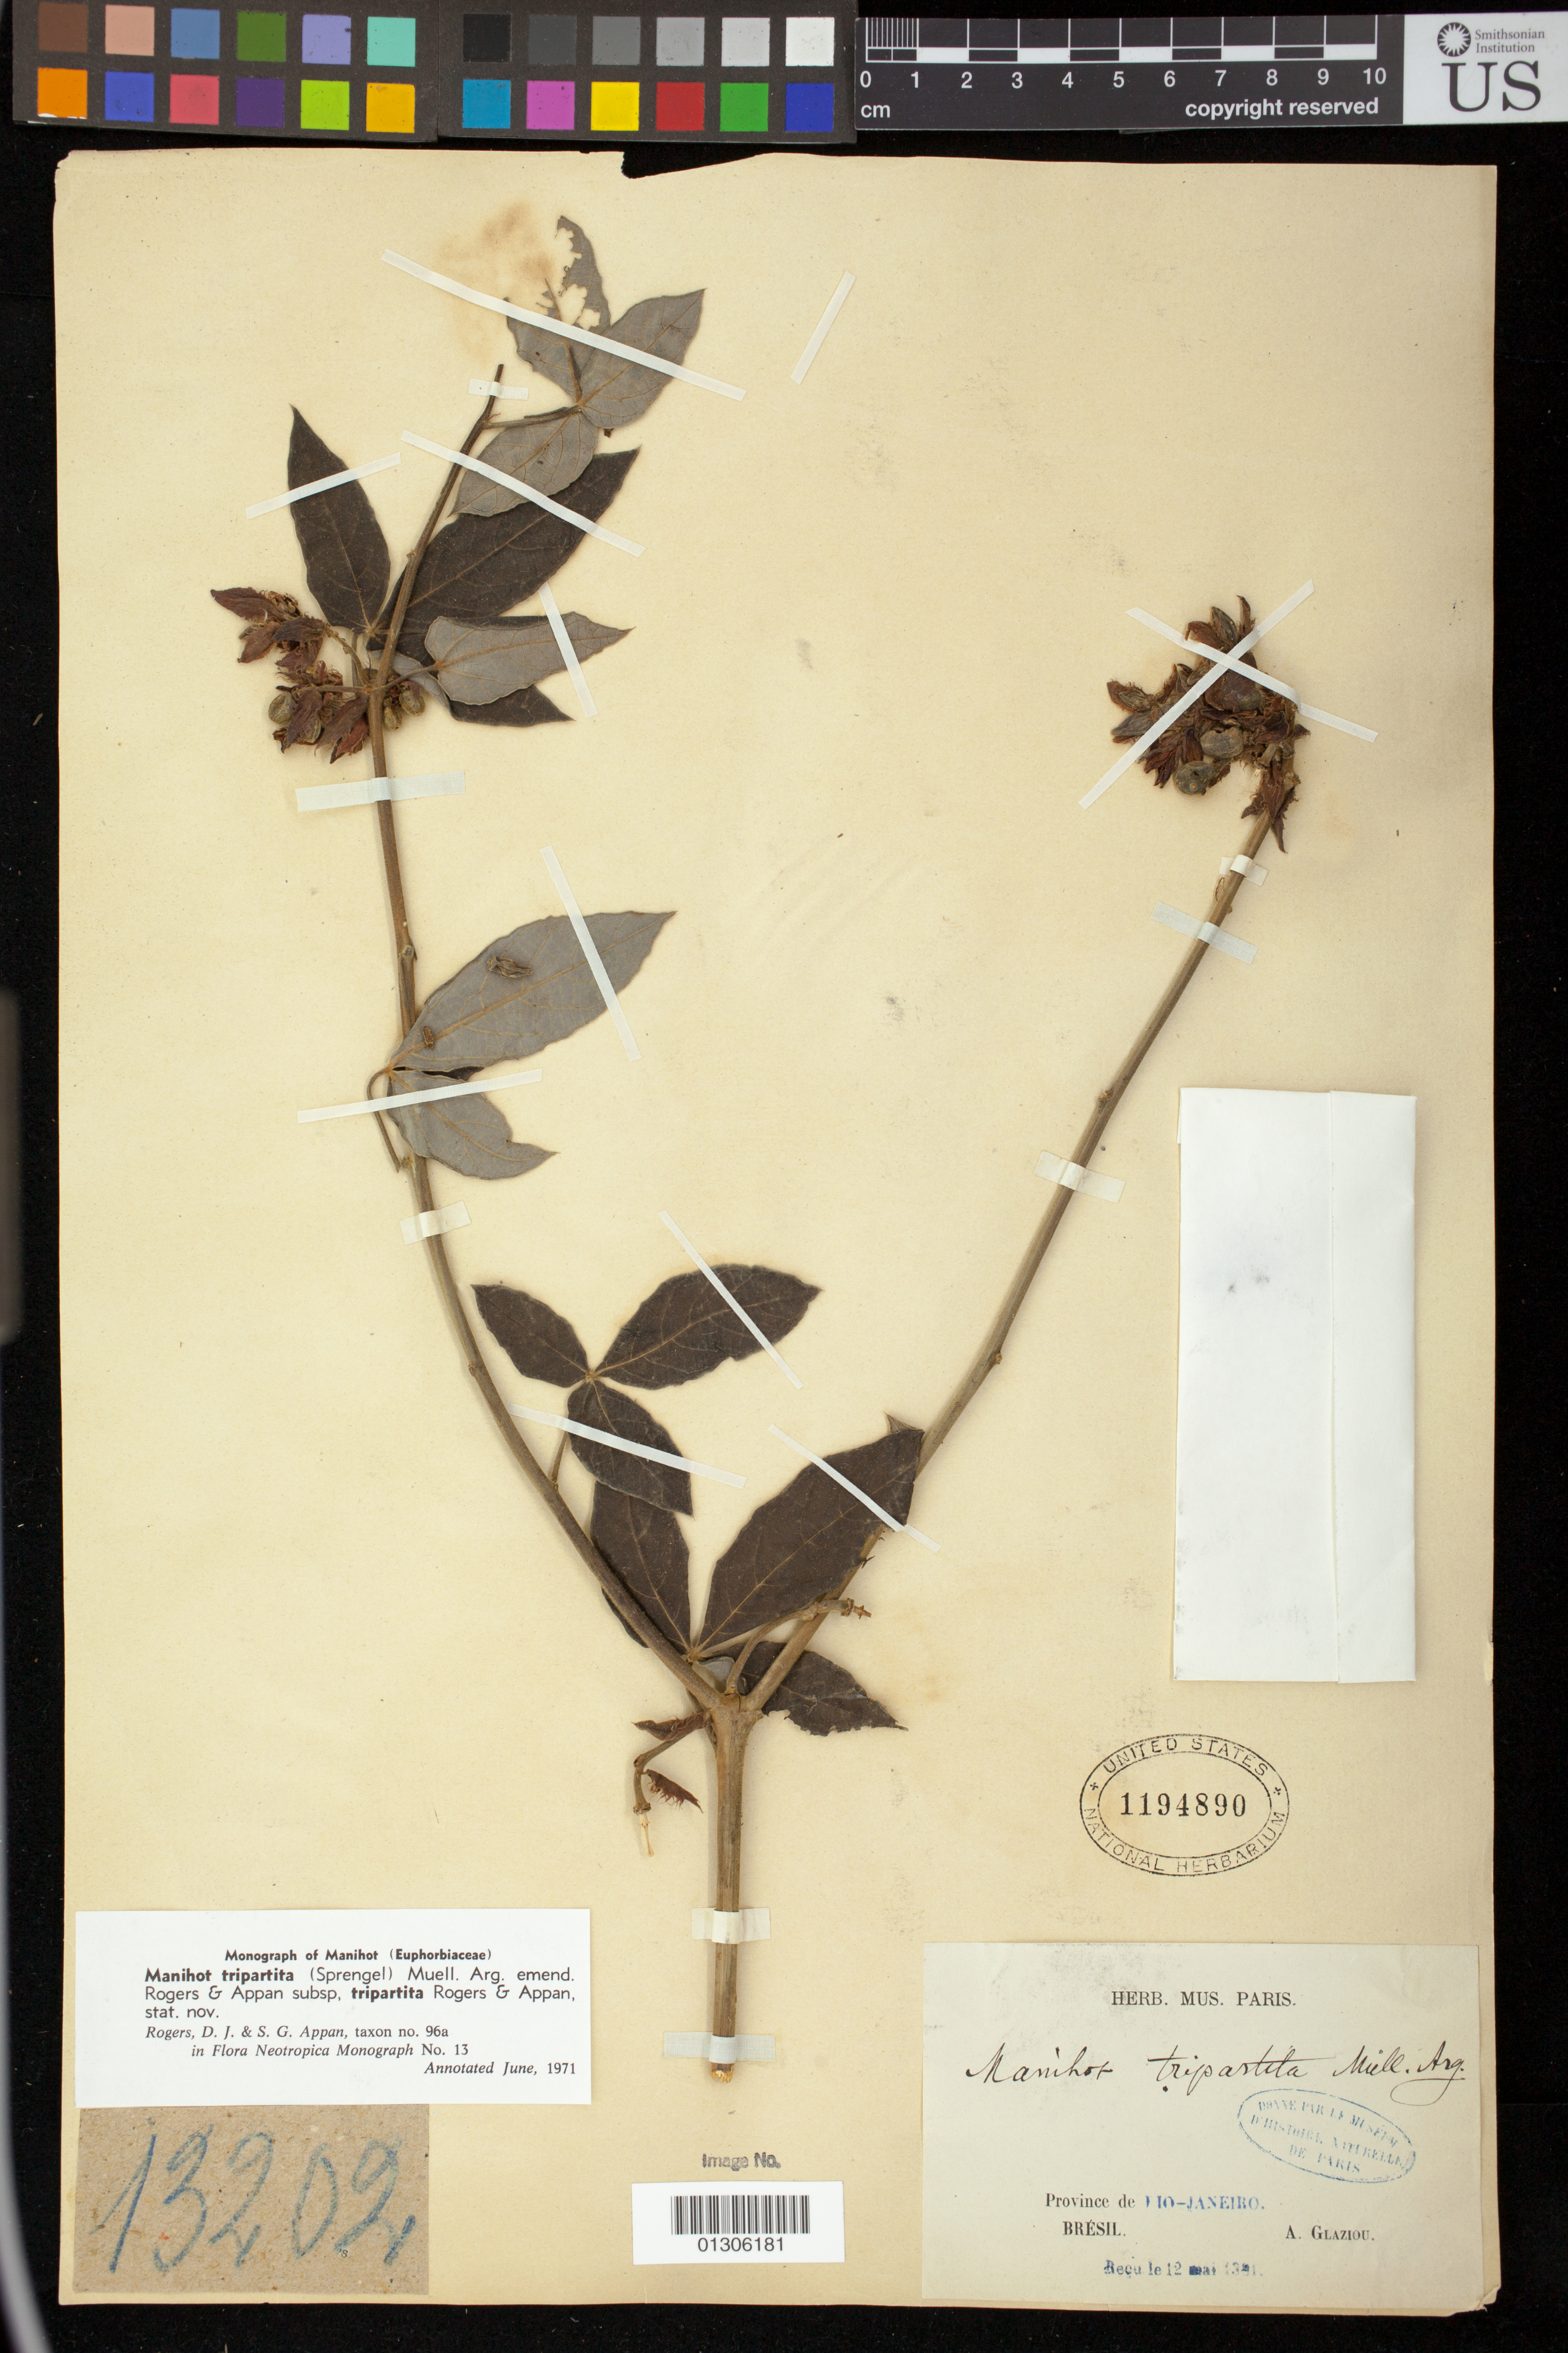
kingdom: Plantae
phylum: Tracheophyta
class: Magnoliopsida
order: Malpighiales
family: Euphorbiaceae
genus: Manihot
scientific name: Manihot tripartita subsp. tripartita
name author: (Spreng.) Müll. Arg.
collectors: A. F. M. Glaziou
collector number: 13202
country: Brazil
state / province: Rio de Janeiro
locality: Rio-Janeiro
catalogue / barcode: US 1194890